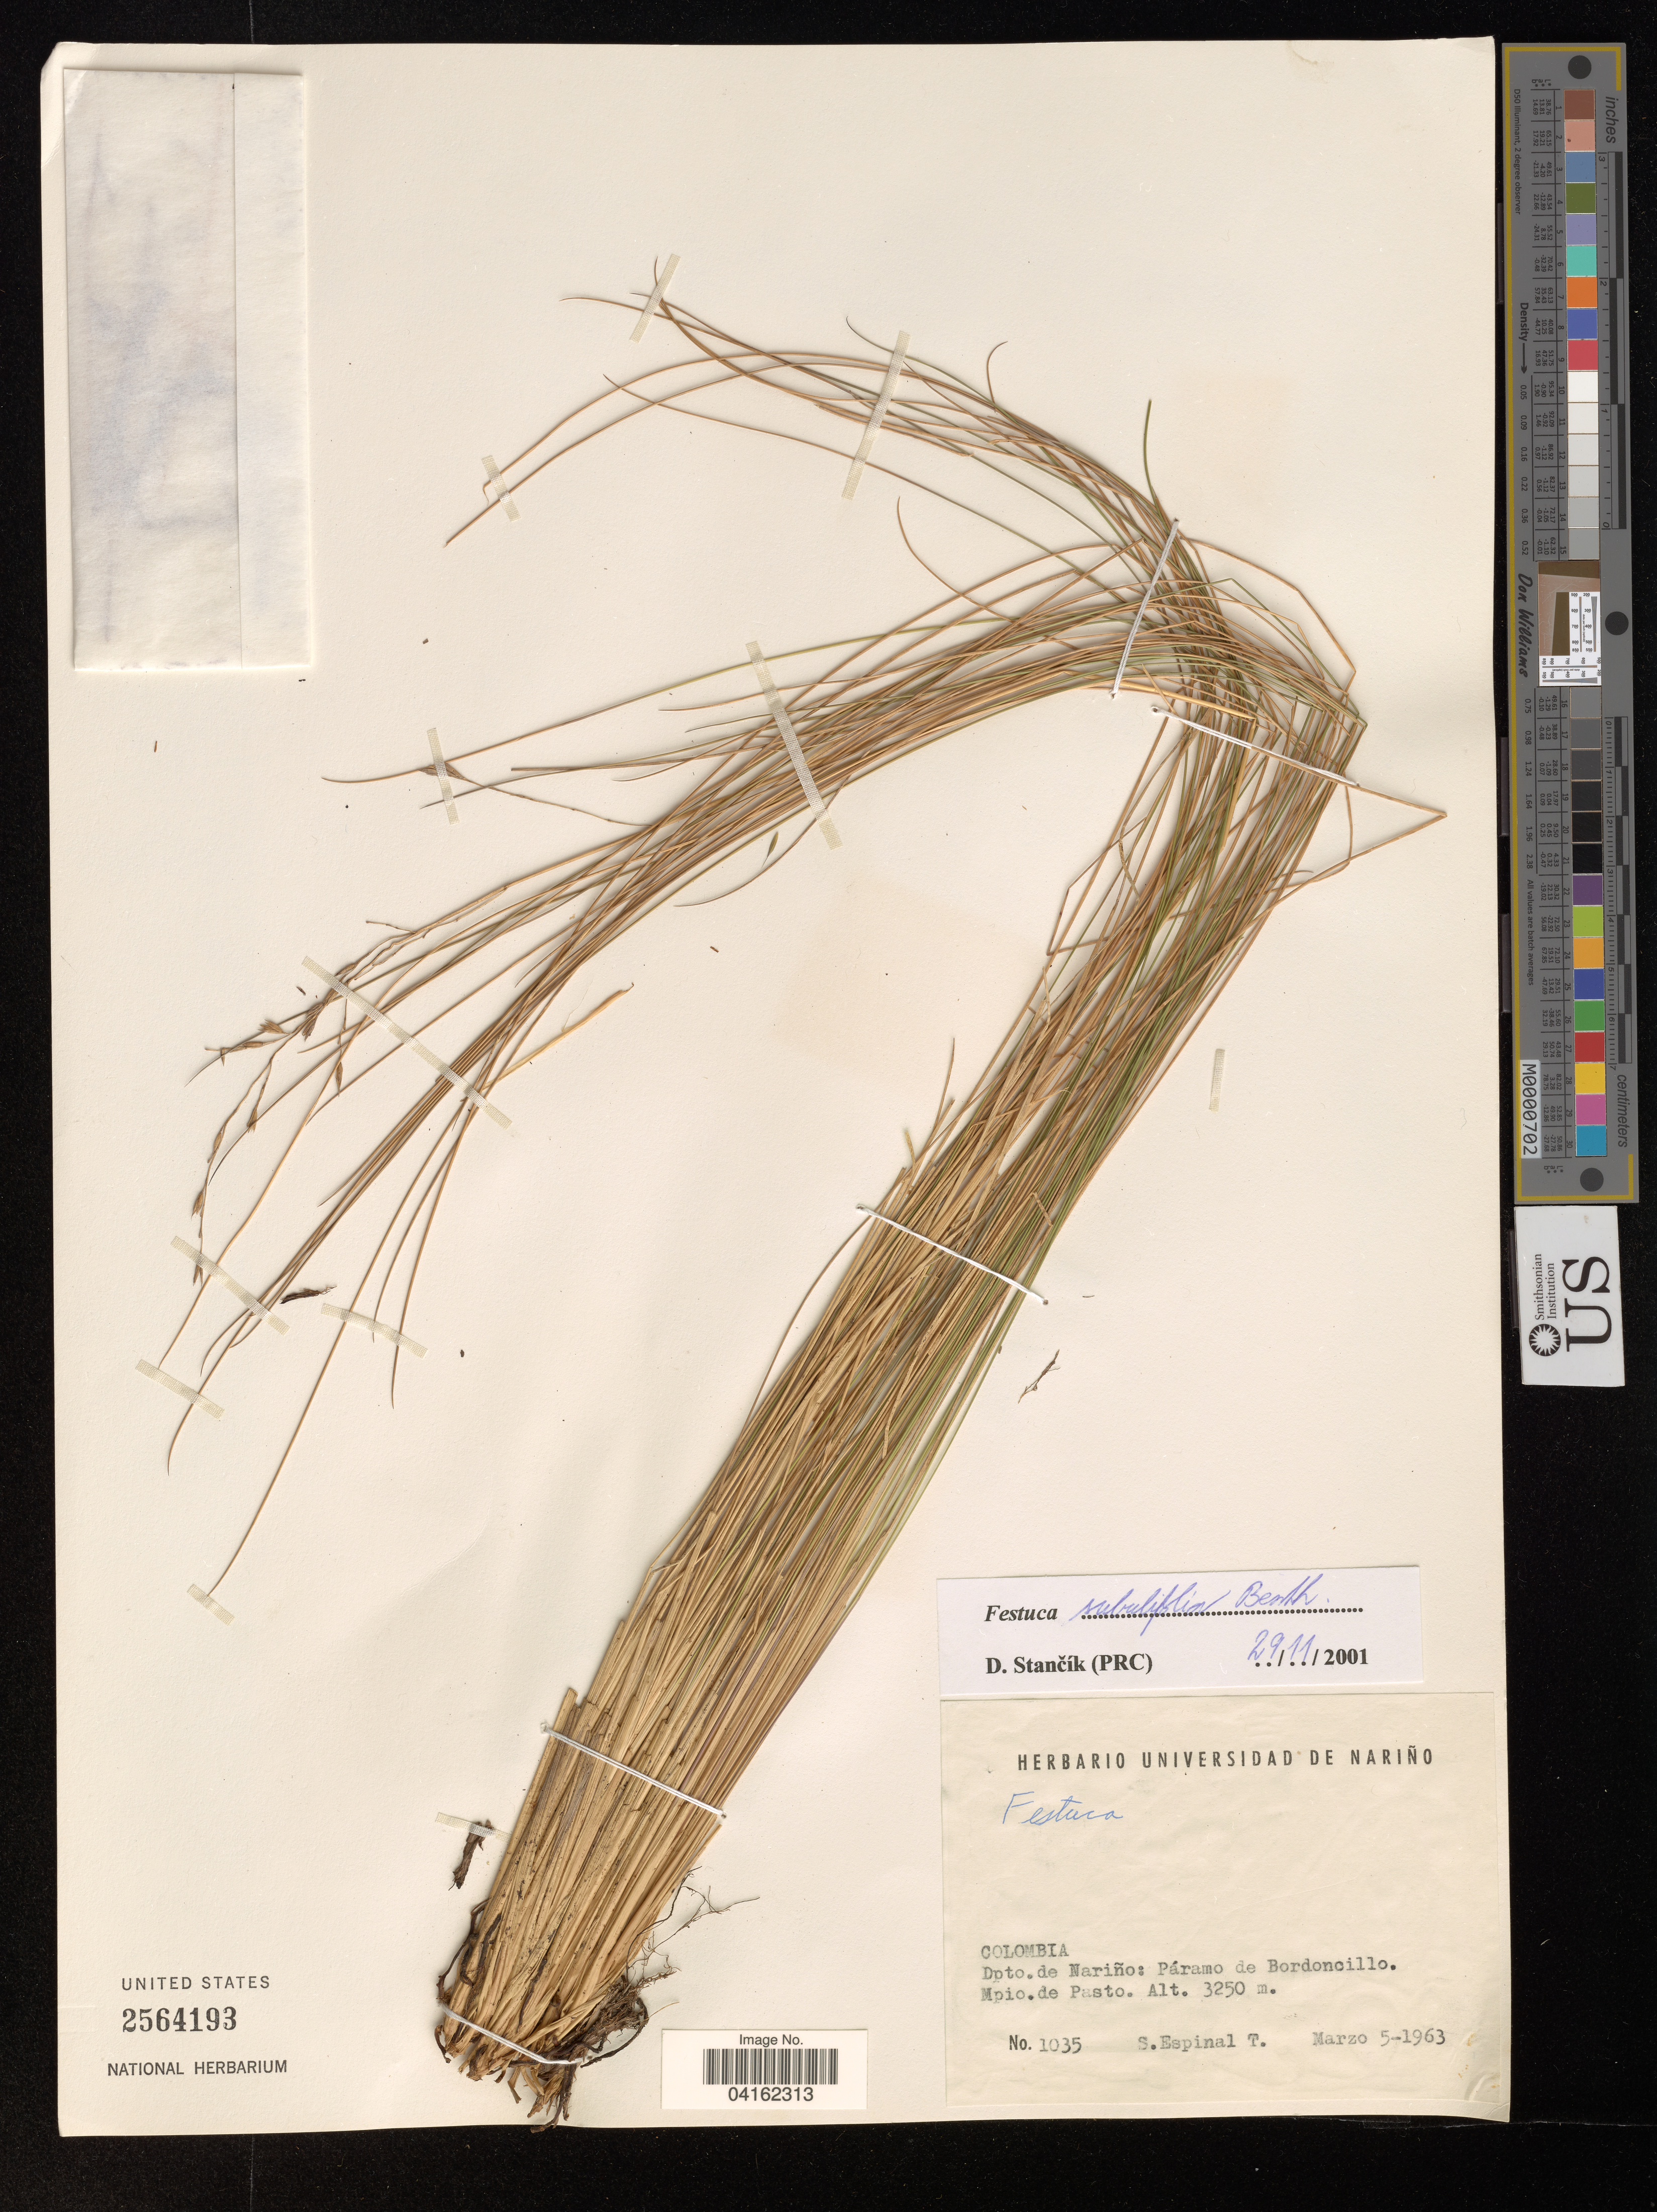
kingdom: Plantae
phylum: Tracheophyta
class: Liliopsida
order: Poales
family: Poaceae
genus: Festuca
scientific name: Festuca subulifolia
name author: Benth.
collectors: S. Espinal T.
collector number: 1035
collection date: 1963-03-05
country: Colombia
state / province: Nariño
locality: Dpto. ed Nariño: Páramo de Bordoncillo. Mpio. de Pasto.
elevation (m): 3250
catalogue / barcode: US 2564193